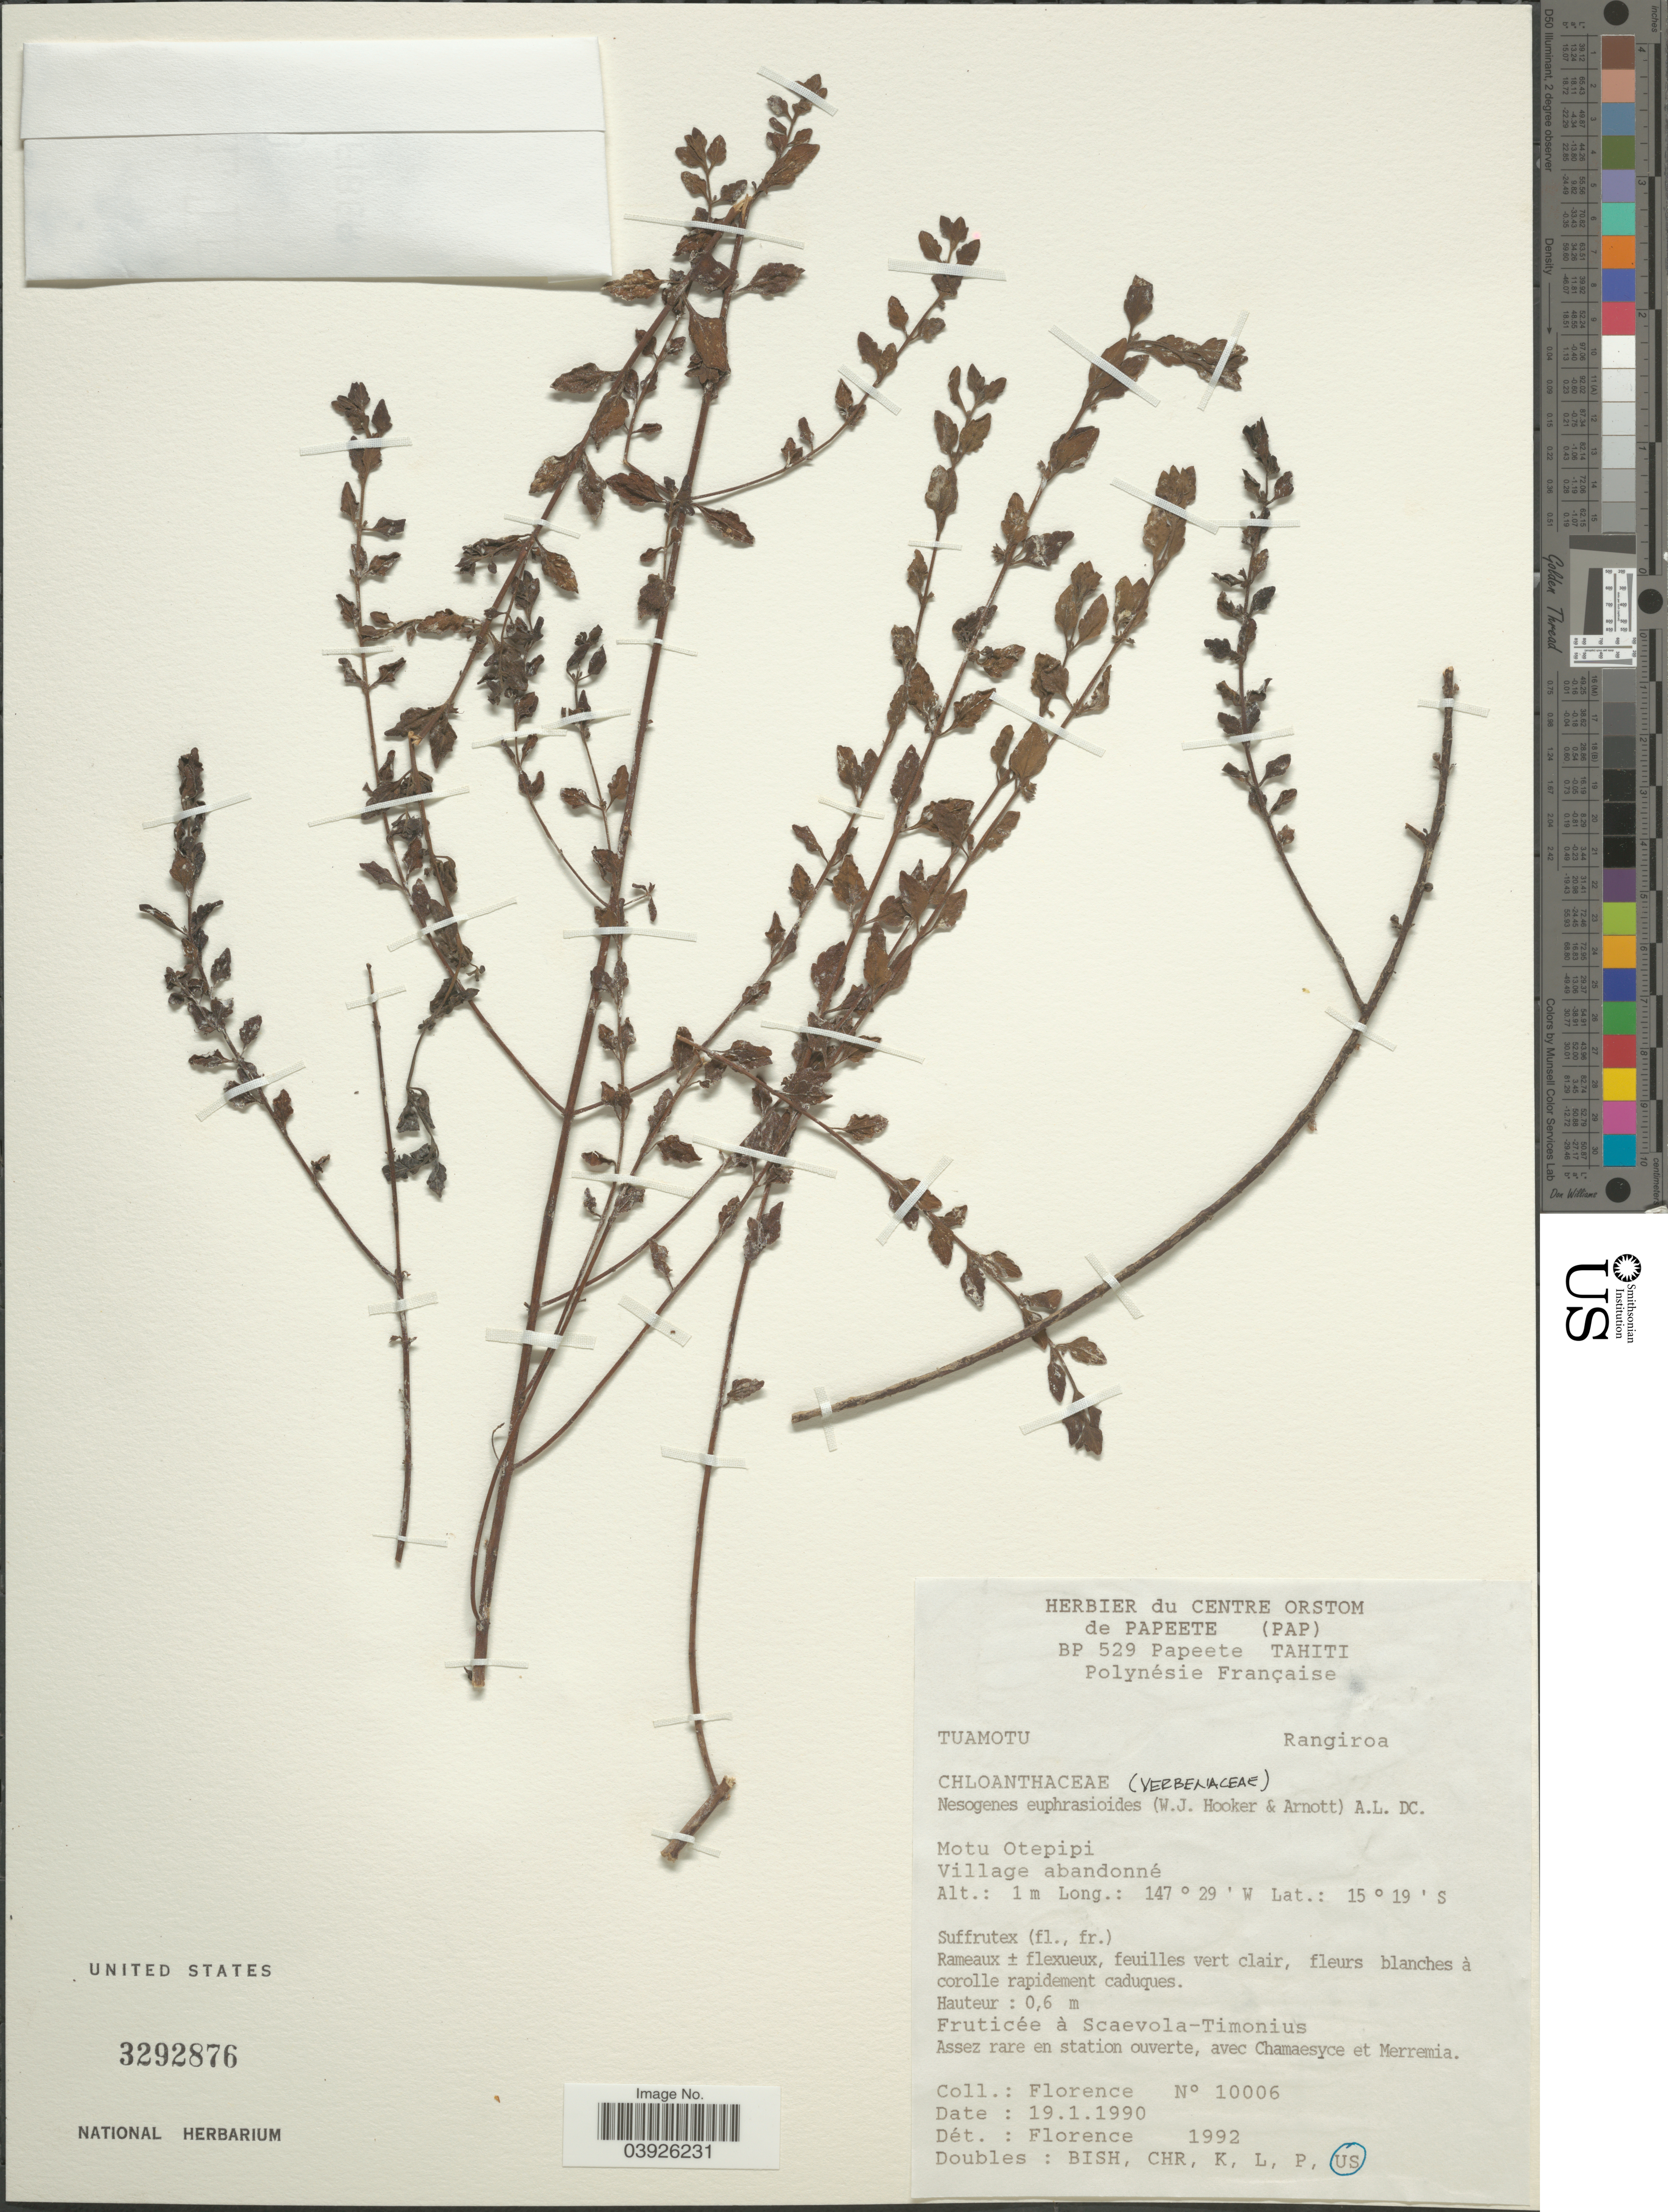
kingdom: Plantae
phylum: Tracheophyta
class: Magnoliopsida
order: Lamiales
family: Orobanchaceae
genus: Nesogenes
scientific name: Nesogenes euphrasioides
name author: (Hook. & Arn.) A. DC.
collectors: -. Florence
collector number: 10006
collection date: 1990-01-19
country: French Polynesia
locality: Tuamotu, Rangiroa. Motu Otepipi. Village abandonné.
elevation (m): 1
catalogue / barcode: US 3292876